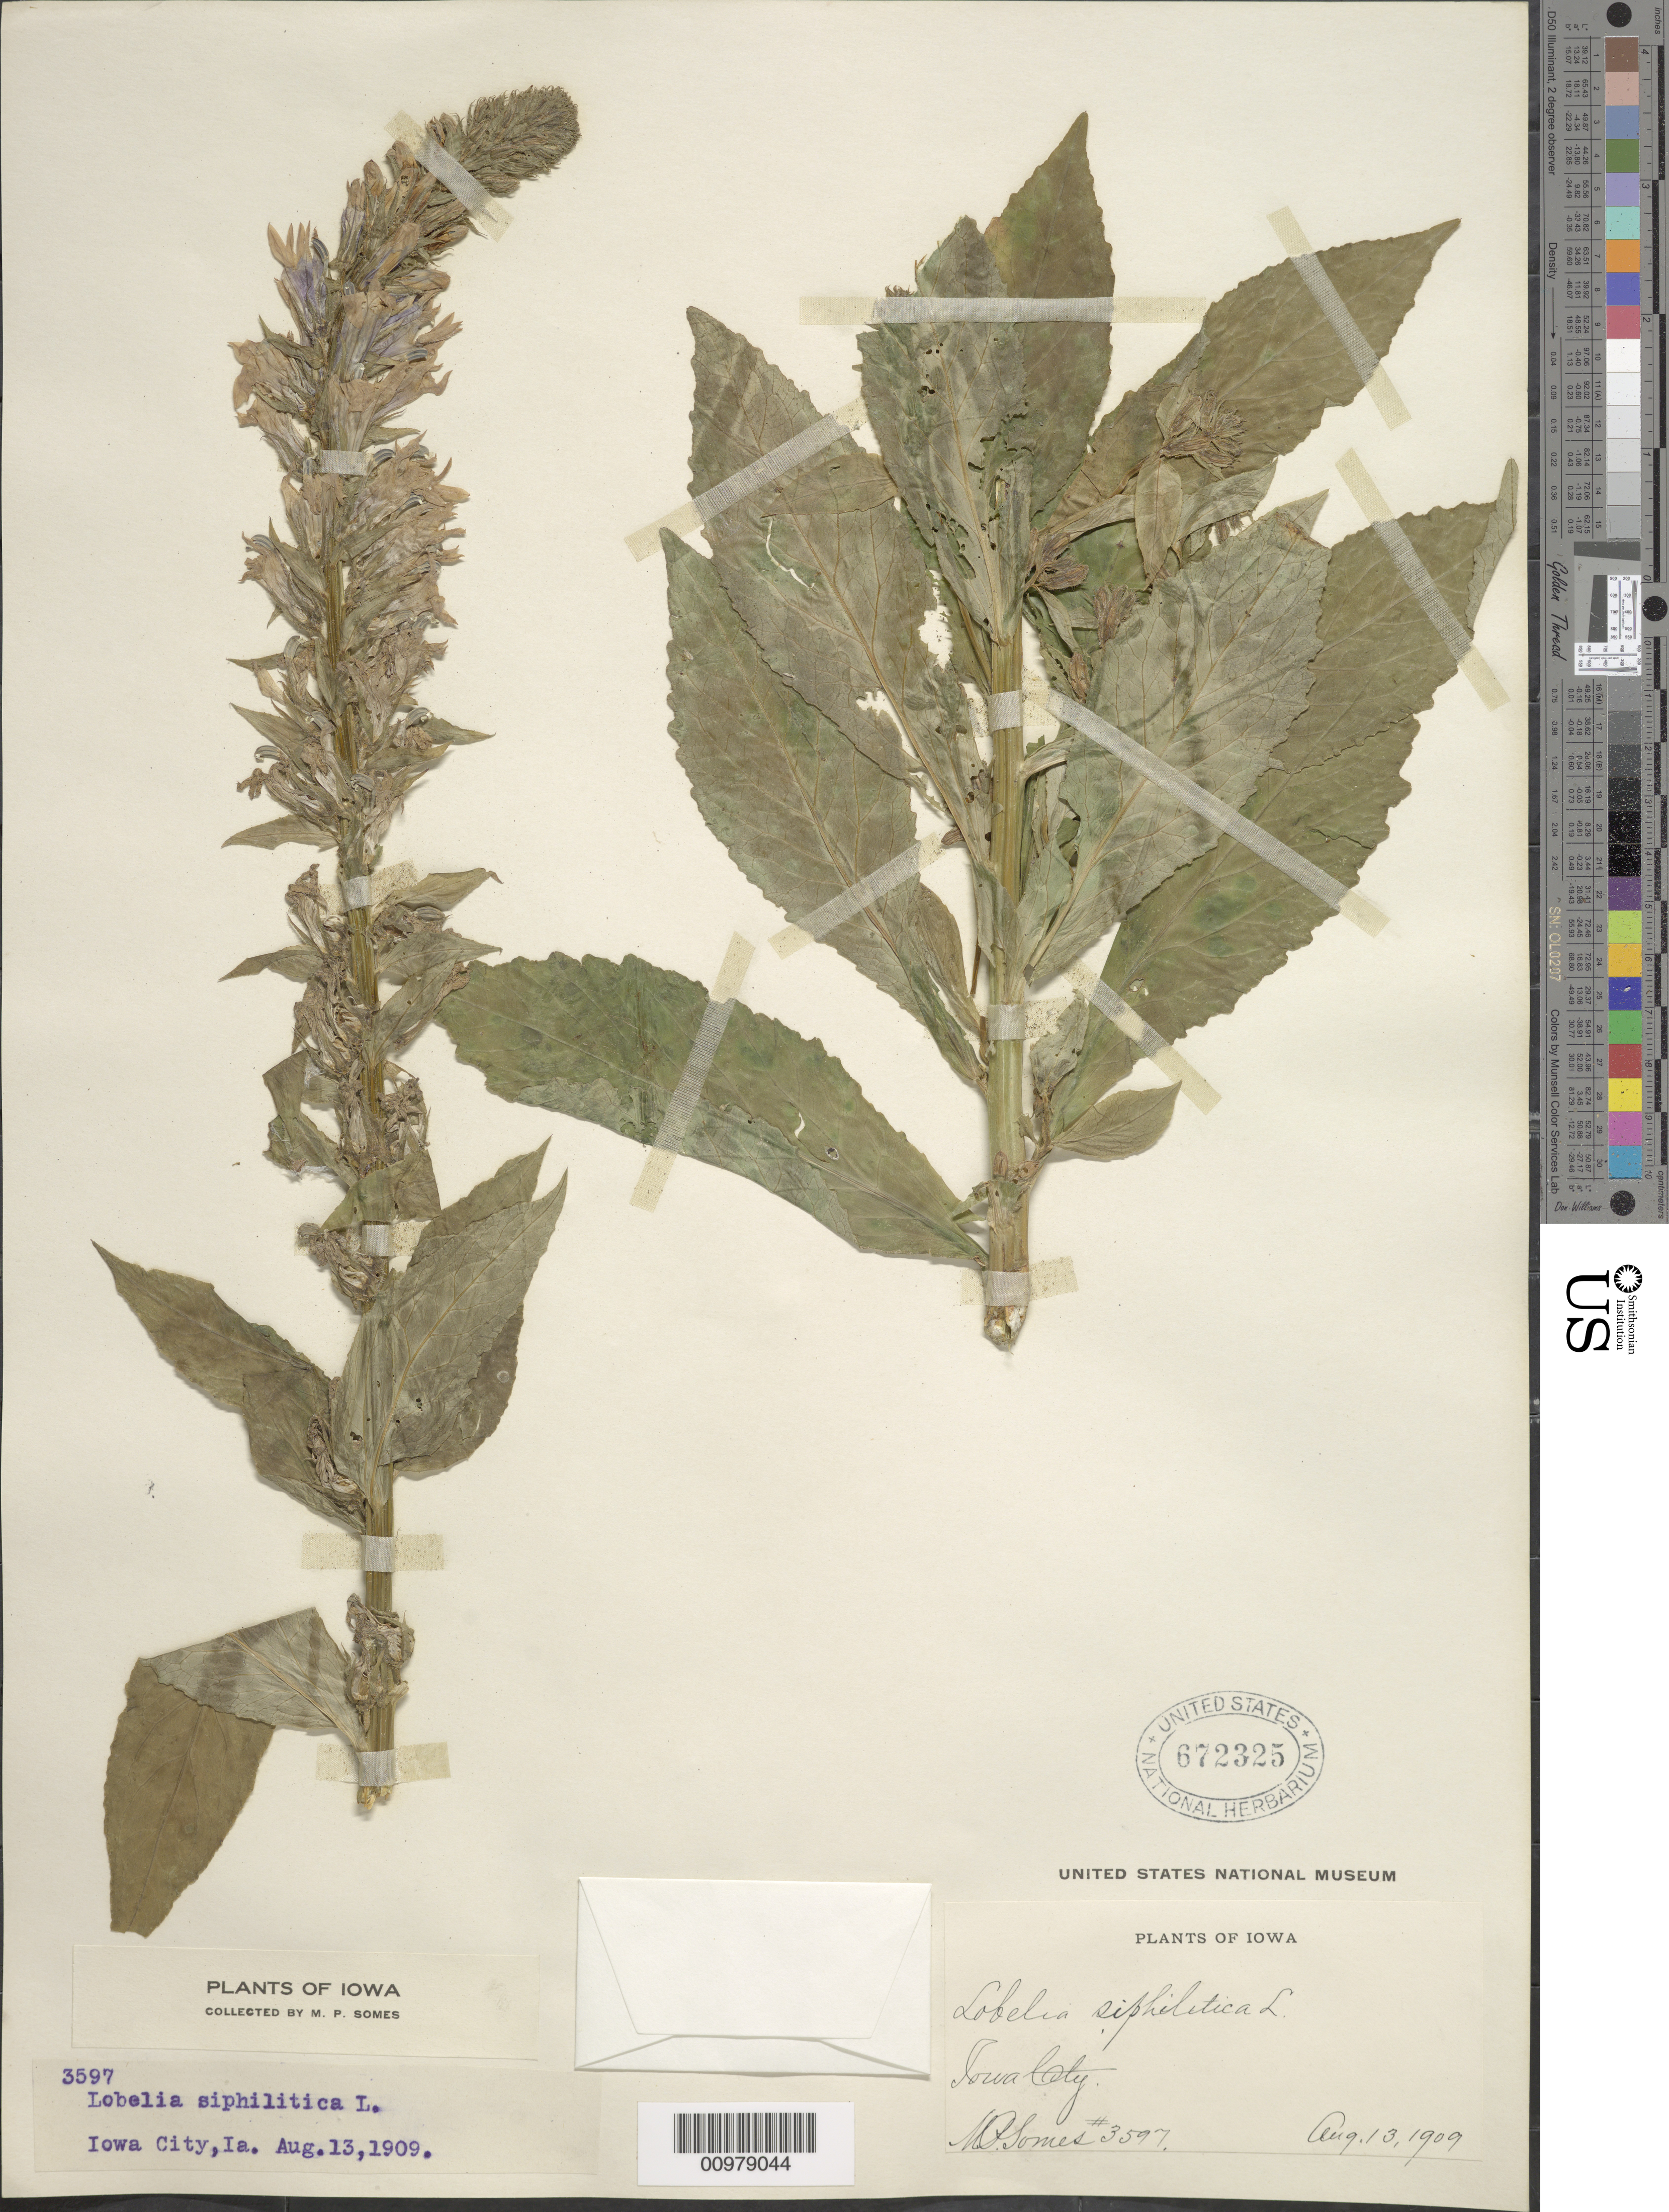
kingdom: Plantae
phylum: Tracheophyta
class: Magnoliopsida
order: Asterales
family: Campanulaceae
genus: Lobelia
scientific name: Lobelia siphilitica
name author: L.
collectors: M. Somes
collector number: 3597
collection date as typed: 13 Aug 1909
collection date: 1909-08-13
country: United States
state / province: Iowa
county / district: Johnson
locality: Iowa City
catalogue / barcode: US 672325